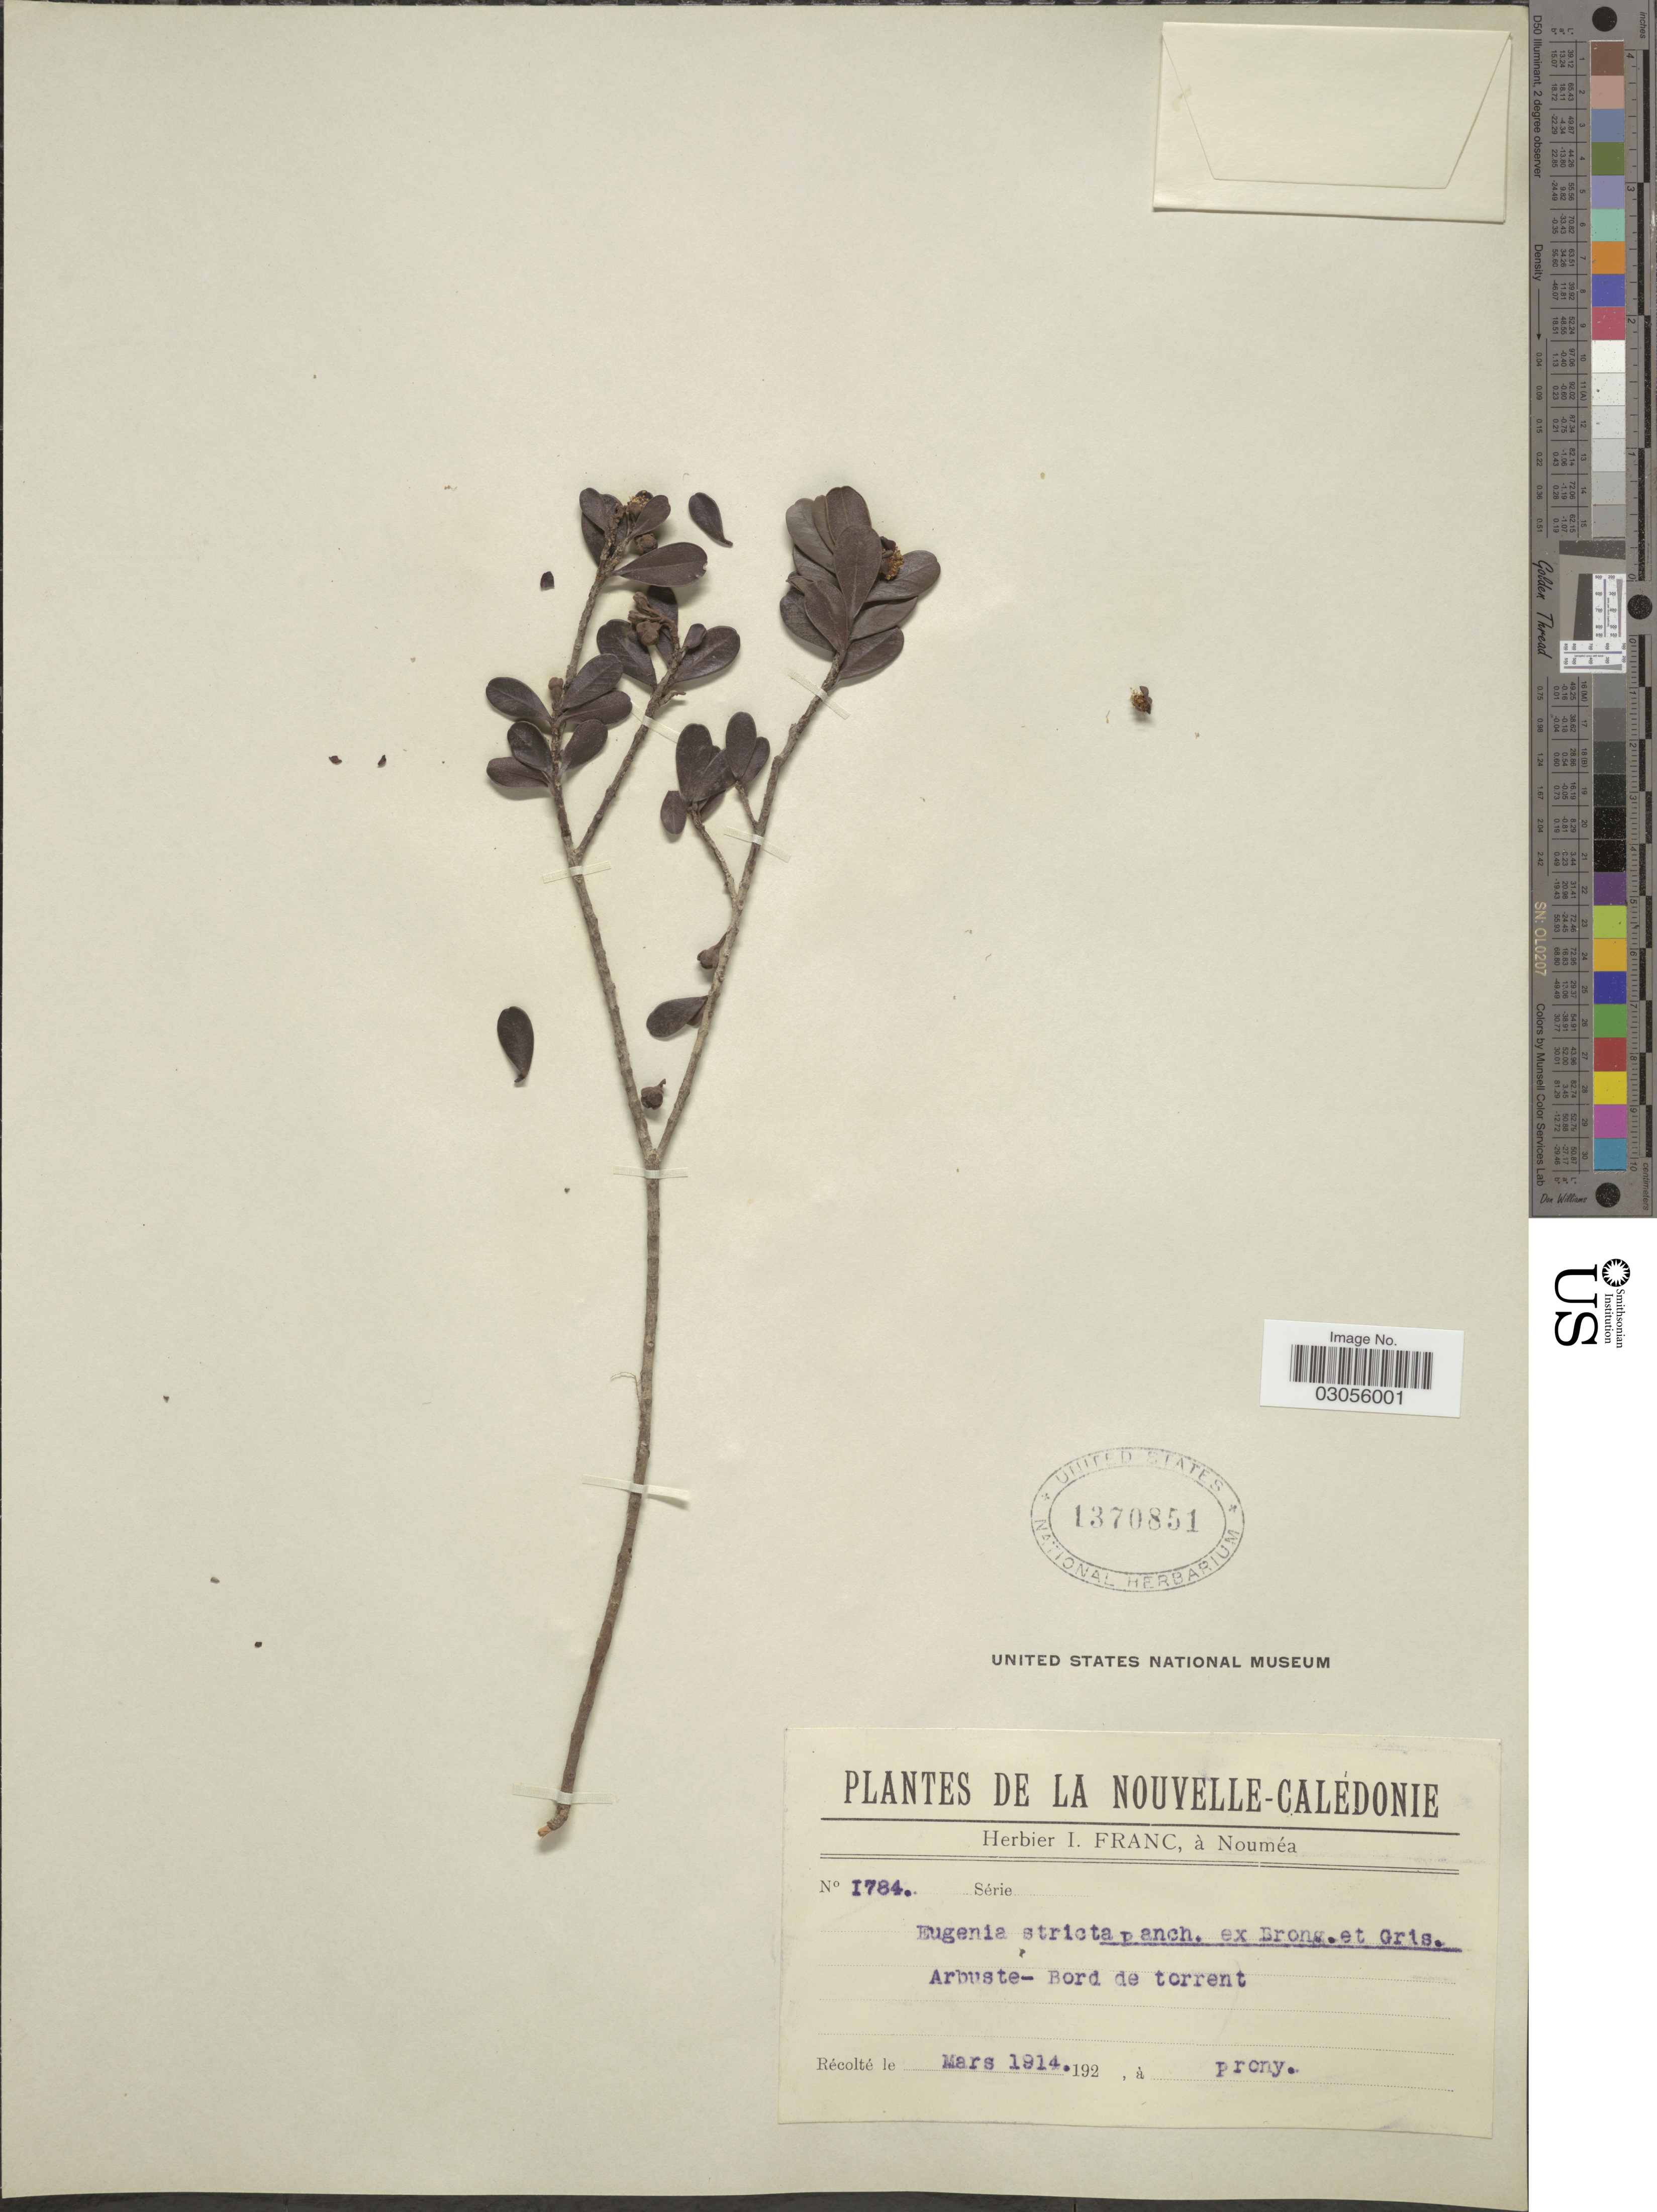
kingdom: Plantae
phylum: Tracheophyta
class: Magnoliopsida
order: Myrtales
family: Myrtaceae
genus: Eugenia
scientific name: Eugenia stricta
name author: Pancher ex Brongn. & Gris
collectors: ex herb. I. Franc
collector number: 1784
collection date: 1914-03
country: New Caledonia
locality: À prony.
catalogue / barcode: US 1370851